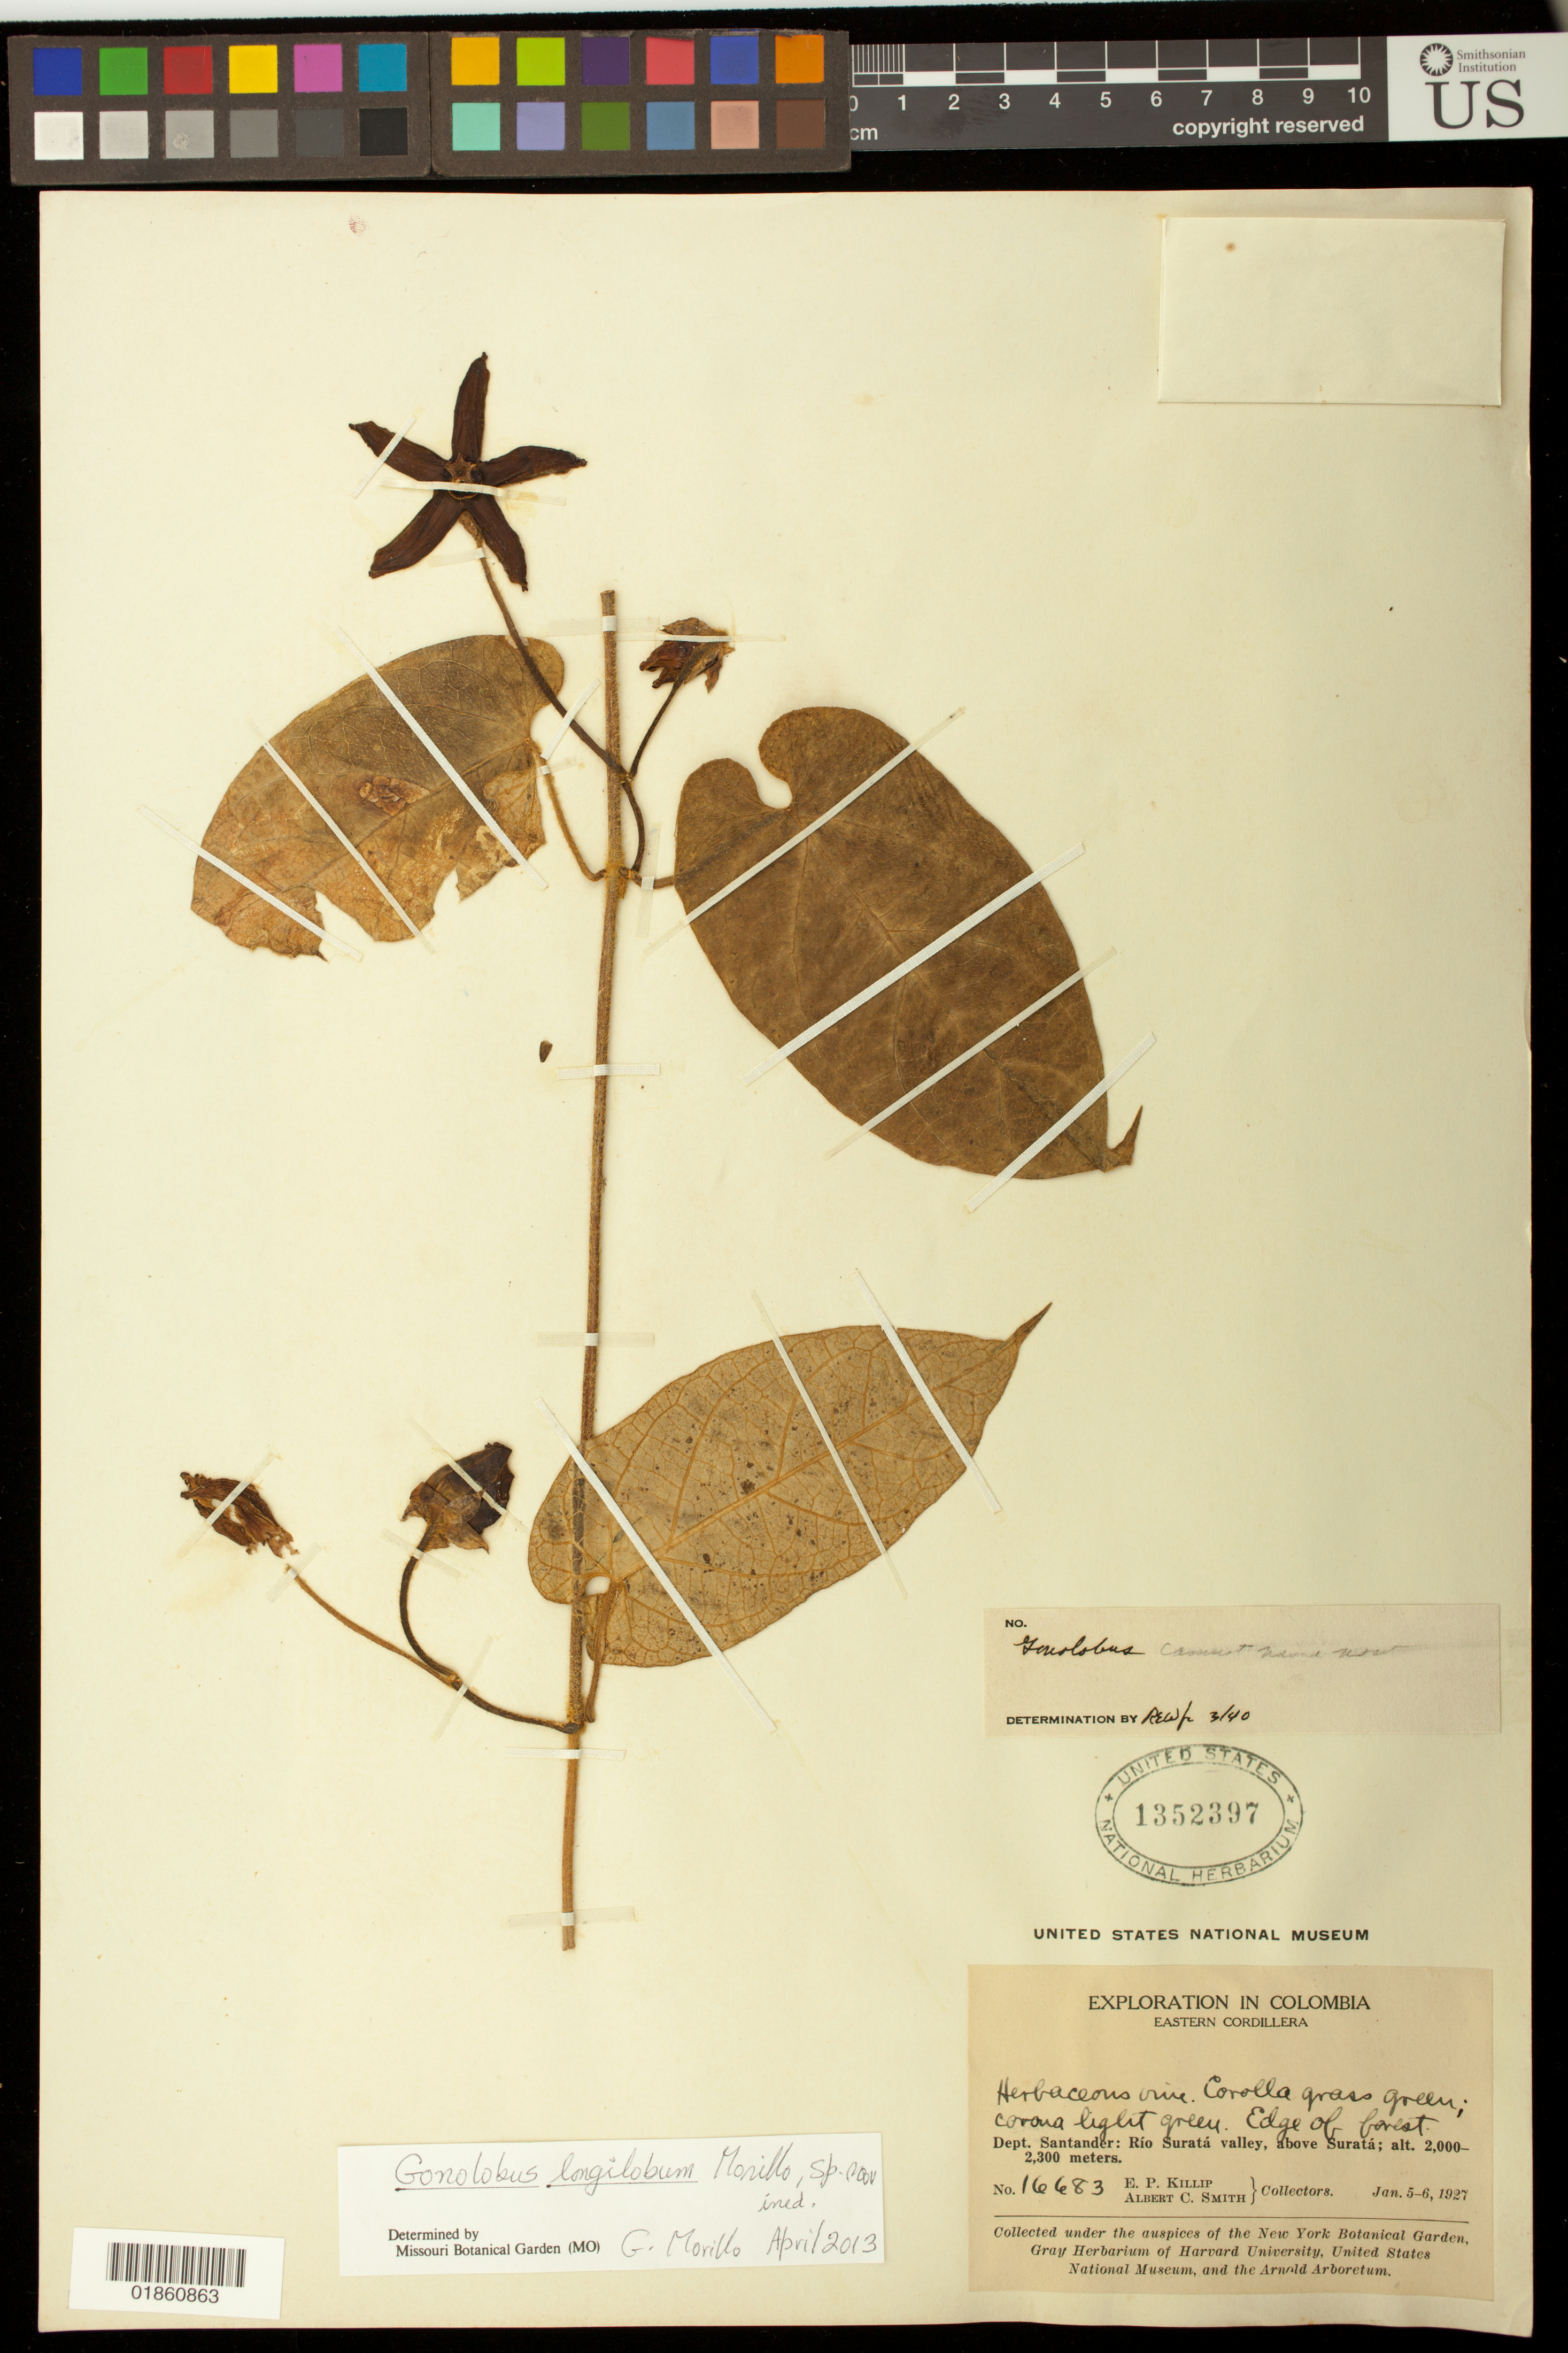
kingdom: Plantae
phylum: Tracheophyta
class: Magnoliopsida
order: Gentianales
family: Apocynaceae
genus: Gonolobus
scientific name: Gonolobus sp.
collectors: E. P. Killip & A. C. Smith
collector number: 16683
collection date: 1927-01-05/1927-01-06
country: Colombia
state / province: Santander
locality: Rio Surata valley, above Surata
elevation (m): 2000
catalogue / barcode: US 1352397